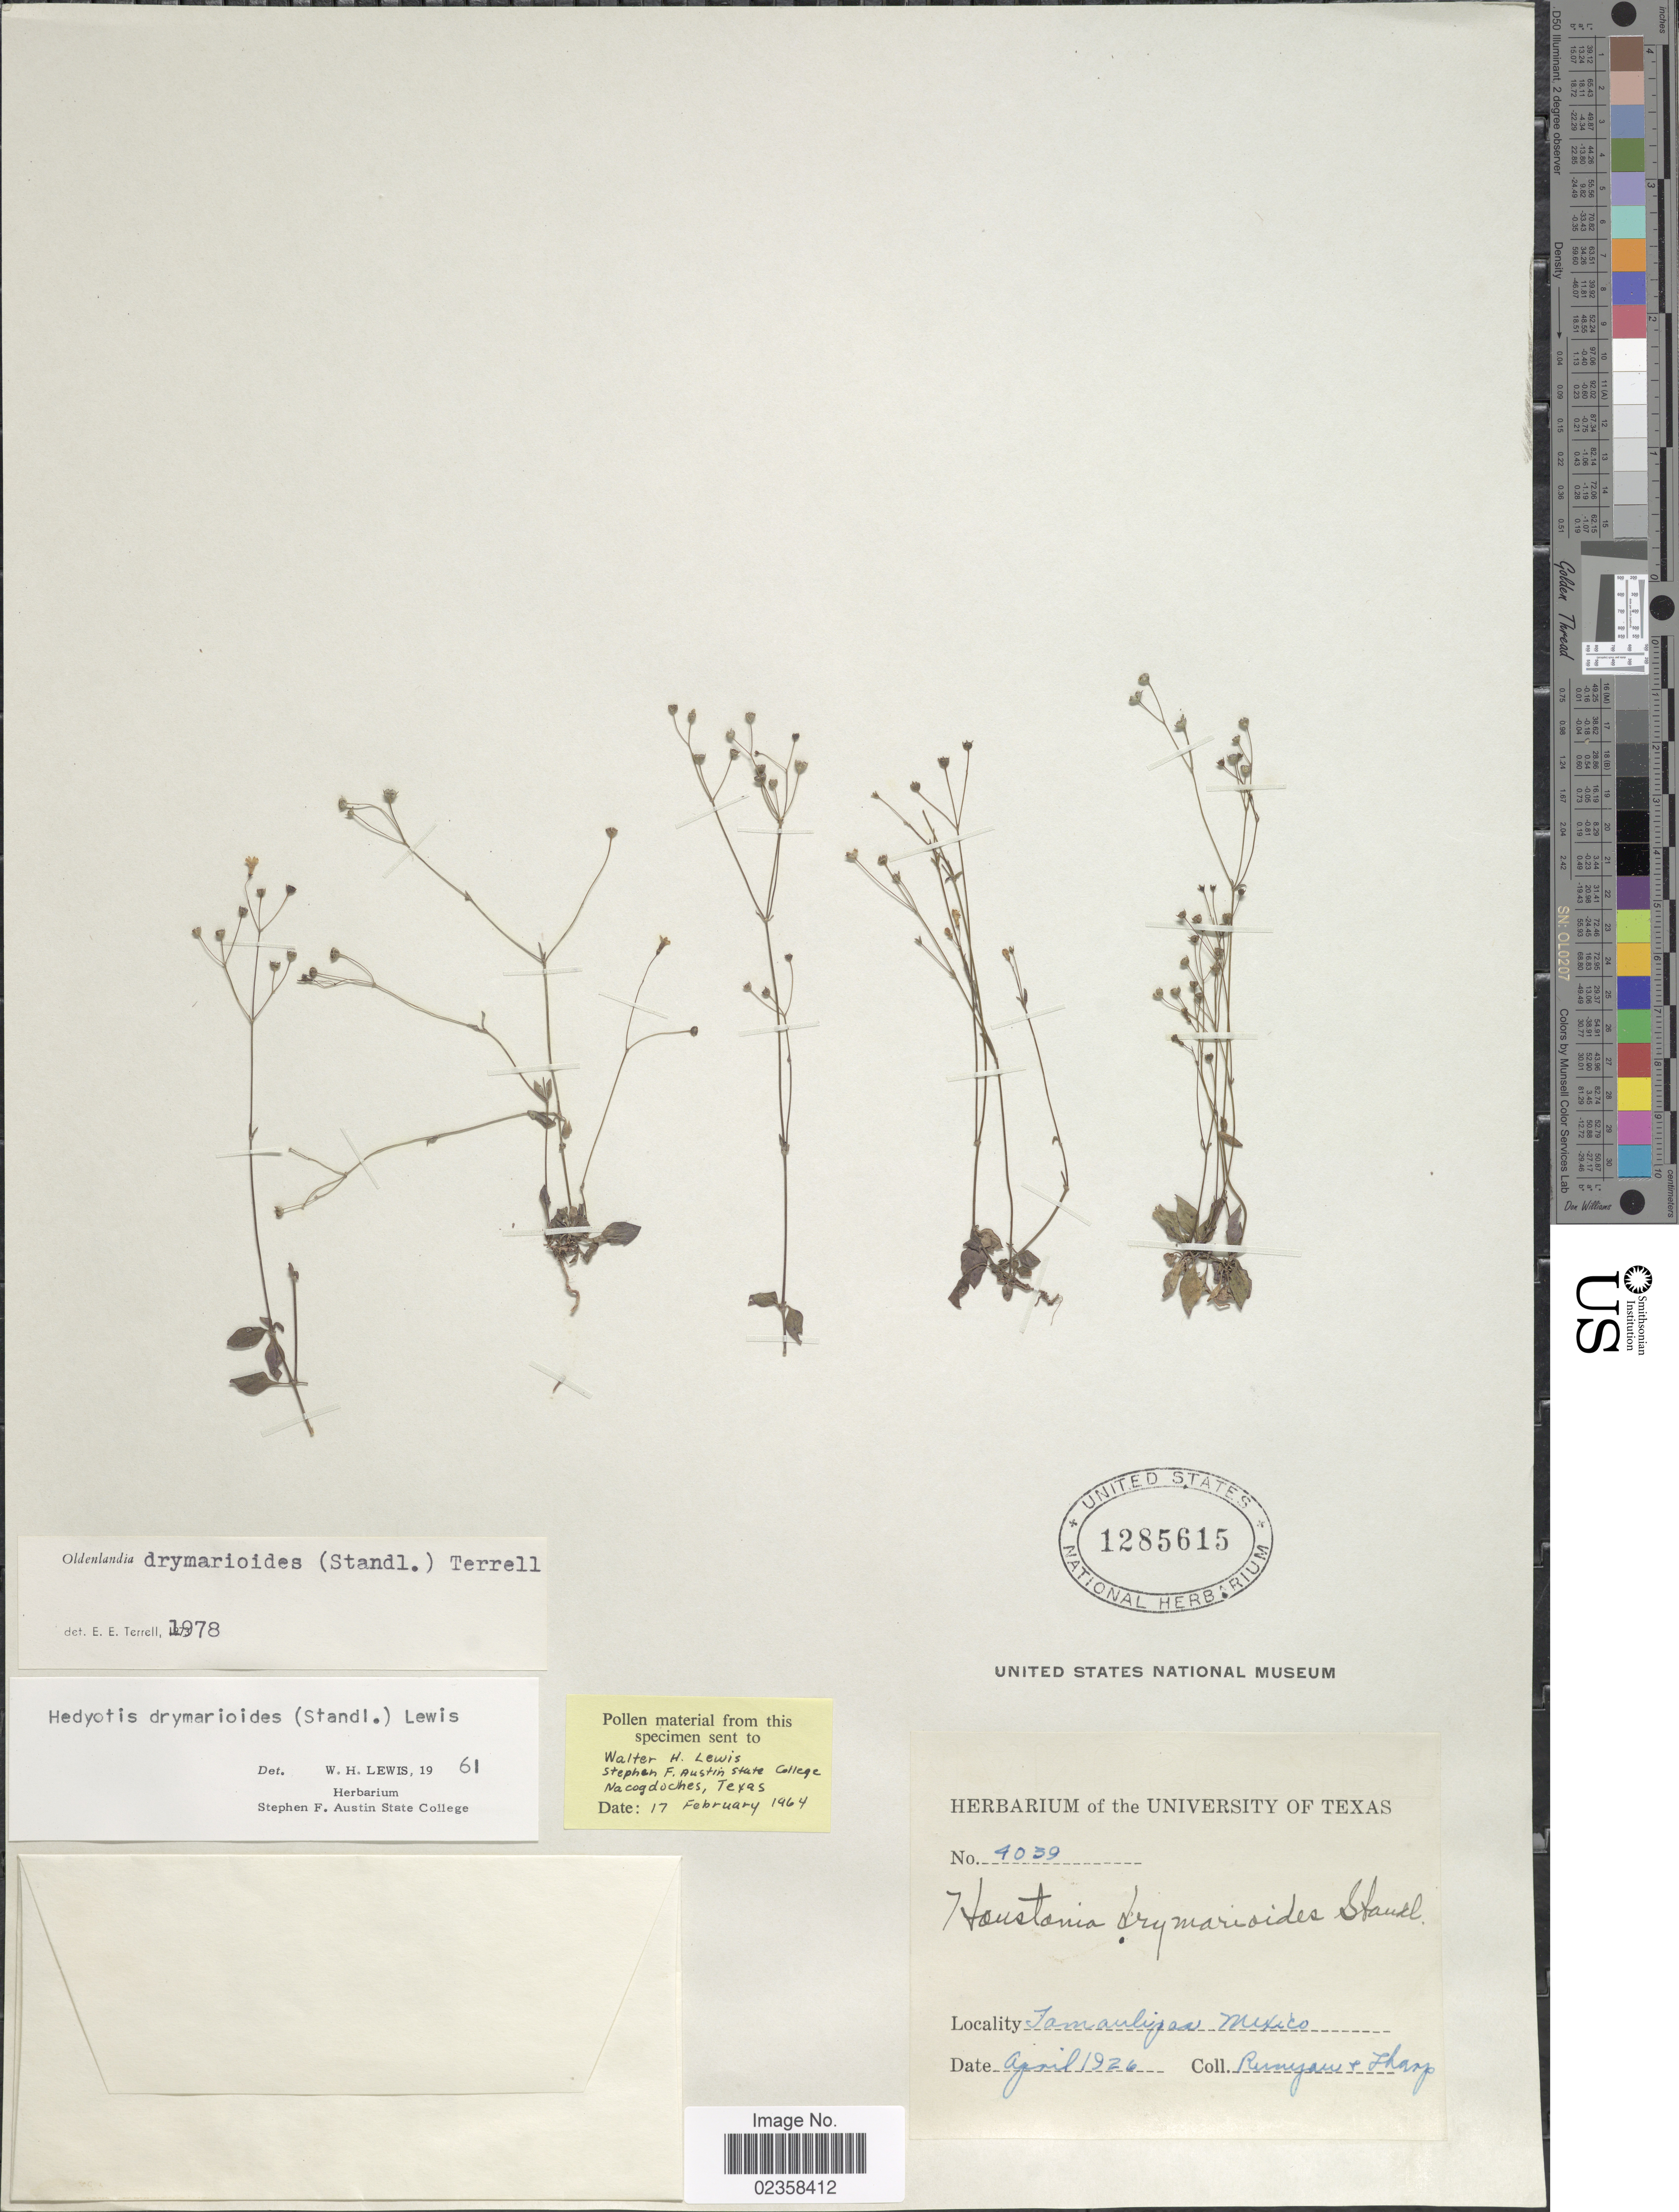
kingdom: Plantae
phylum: Tracheophyta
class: Magnoliopsida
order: Gentianales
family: Rubiaceae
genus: Oldenlandia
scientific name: Oldenlandia drymarioides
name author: (Standl.) Terrell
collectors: -. Runyon & Tharp, --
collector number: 4039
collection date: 1926-04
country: Mexico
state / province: Tamaulipas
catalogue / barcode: US 1285615